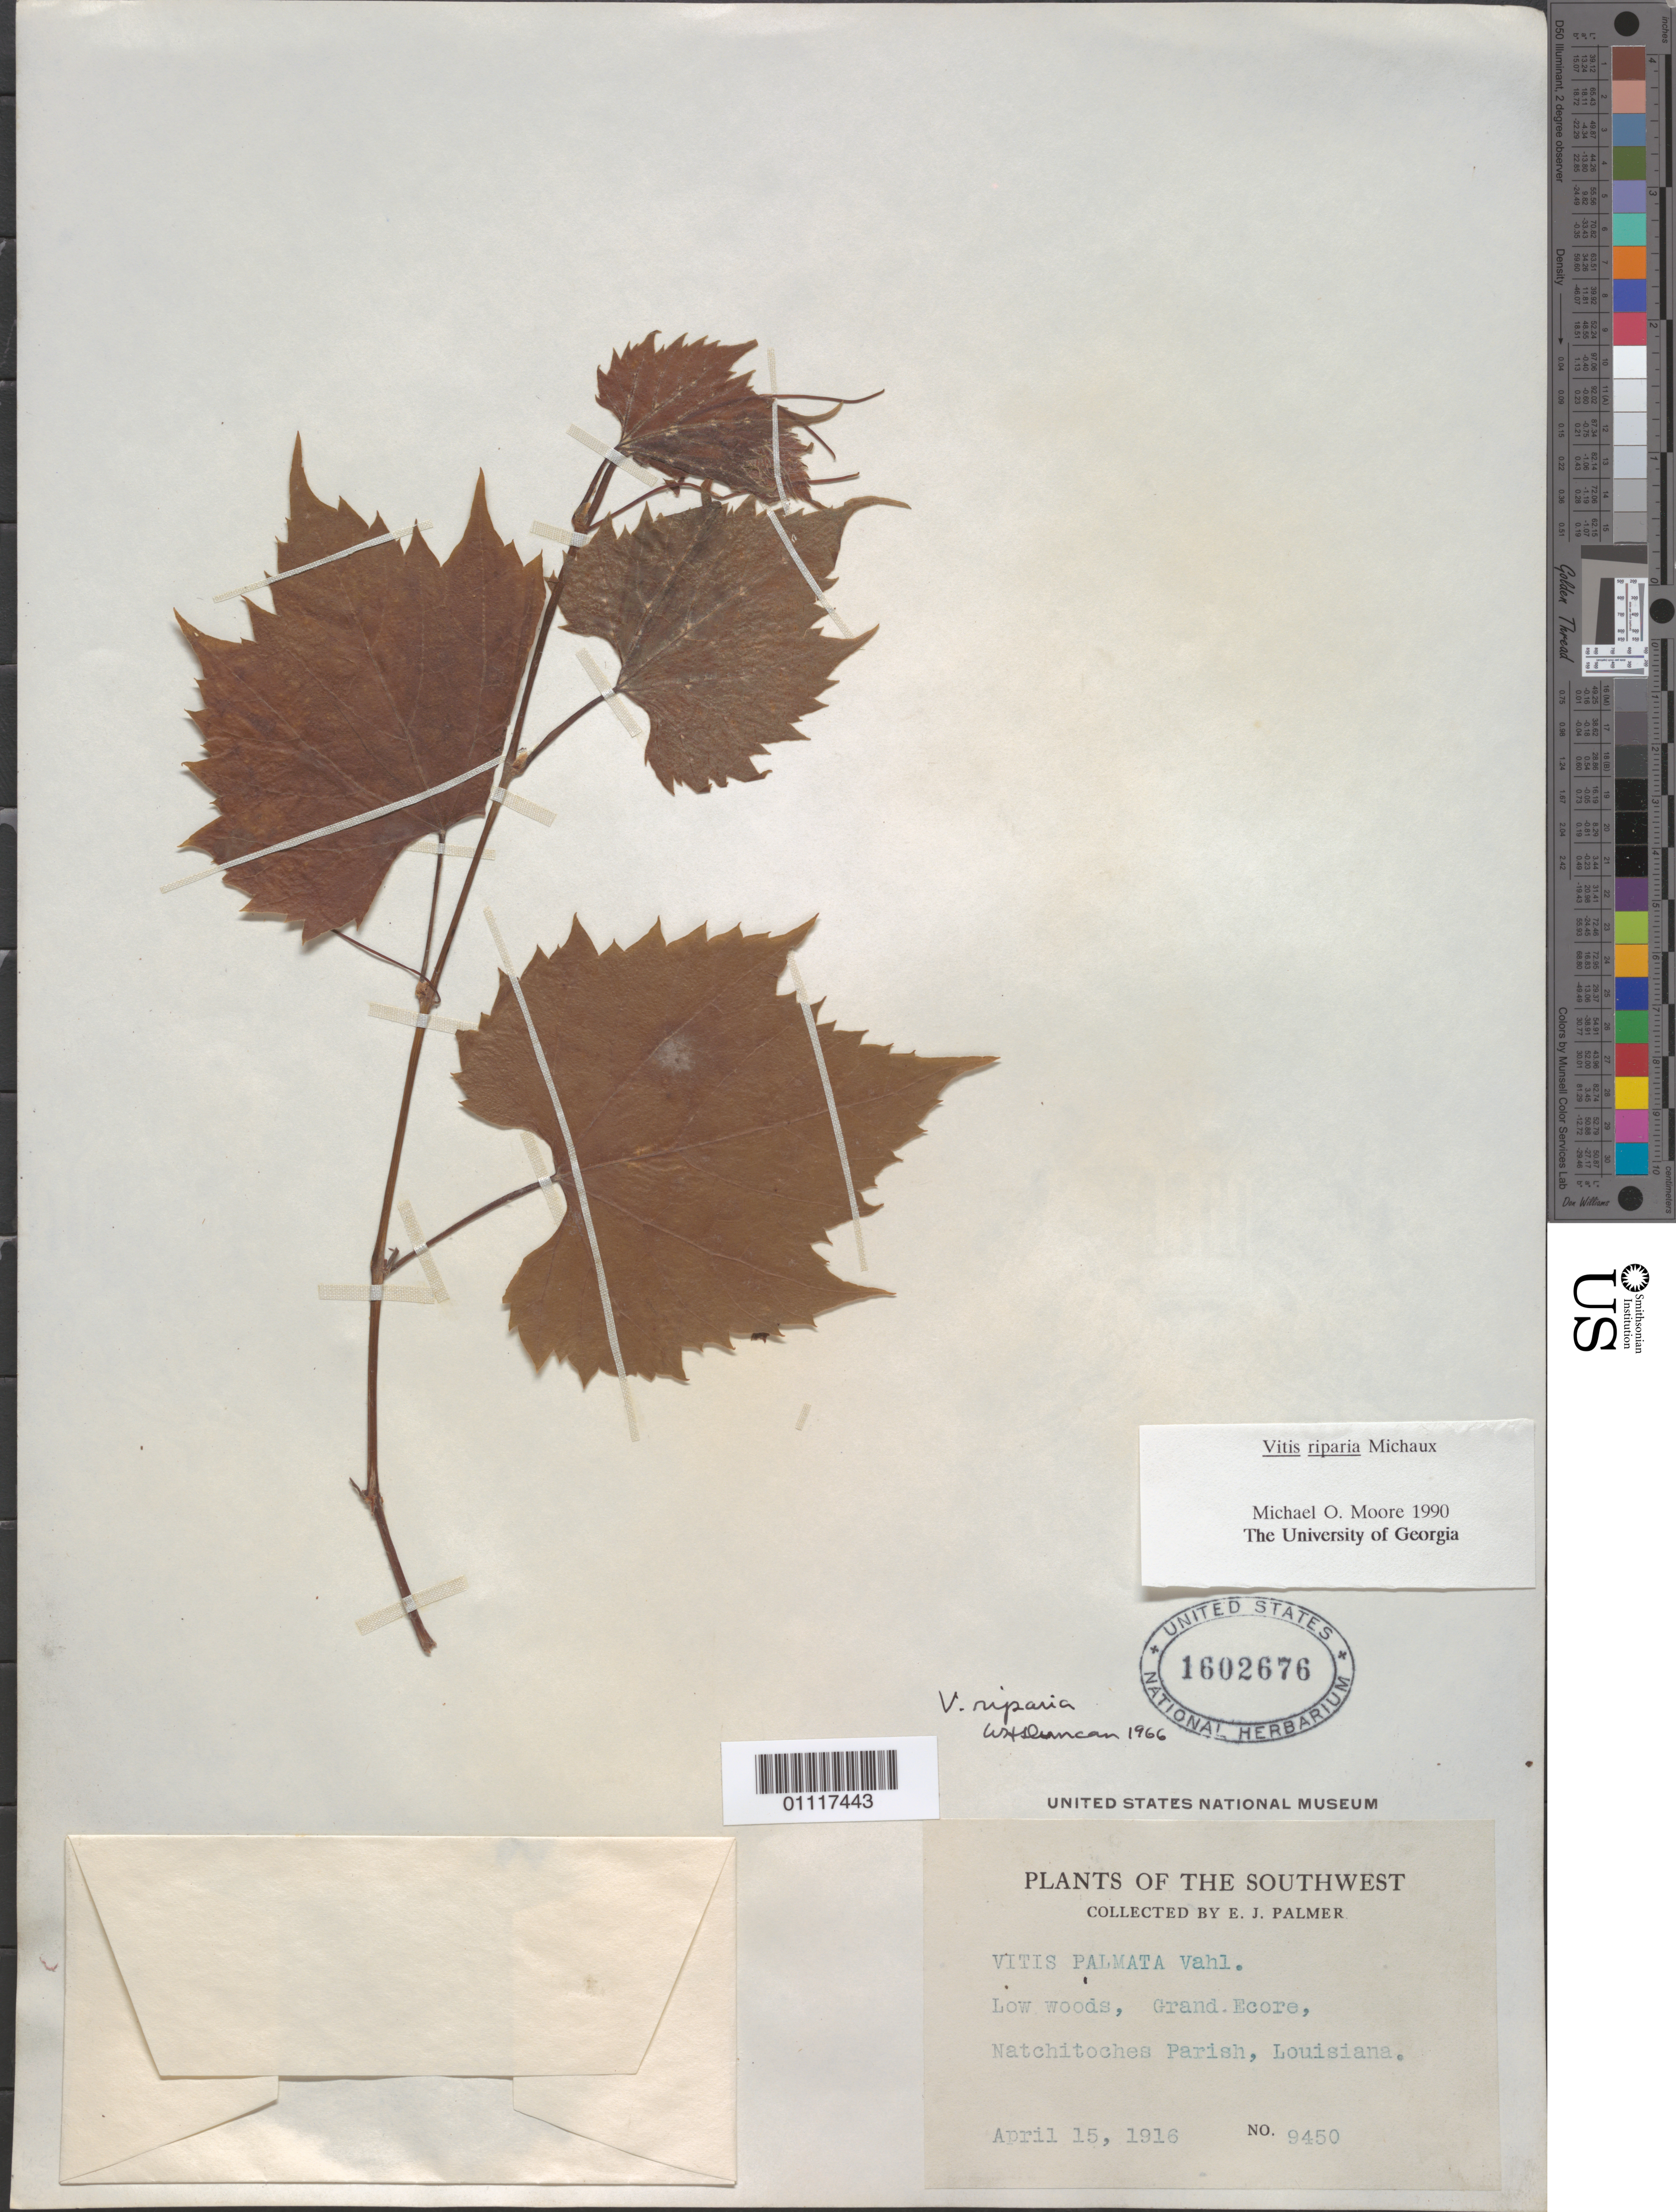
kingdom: Plantae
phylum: Tracheophyta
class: Magnoliopsida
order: Vitales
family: Vitaceae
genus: Vitis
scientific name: Vitis riparia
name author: Michx.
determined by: Moore, M. O.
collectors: E. J. Palmer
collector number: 9450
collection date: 1916-04-15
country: United States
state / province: Louisiana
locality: Grand Ecore, Natchitoches Parish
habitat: low woods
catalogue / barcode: US 1602676